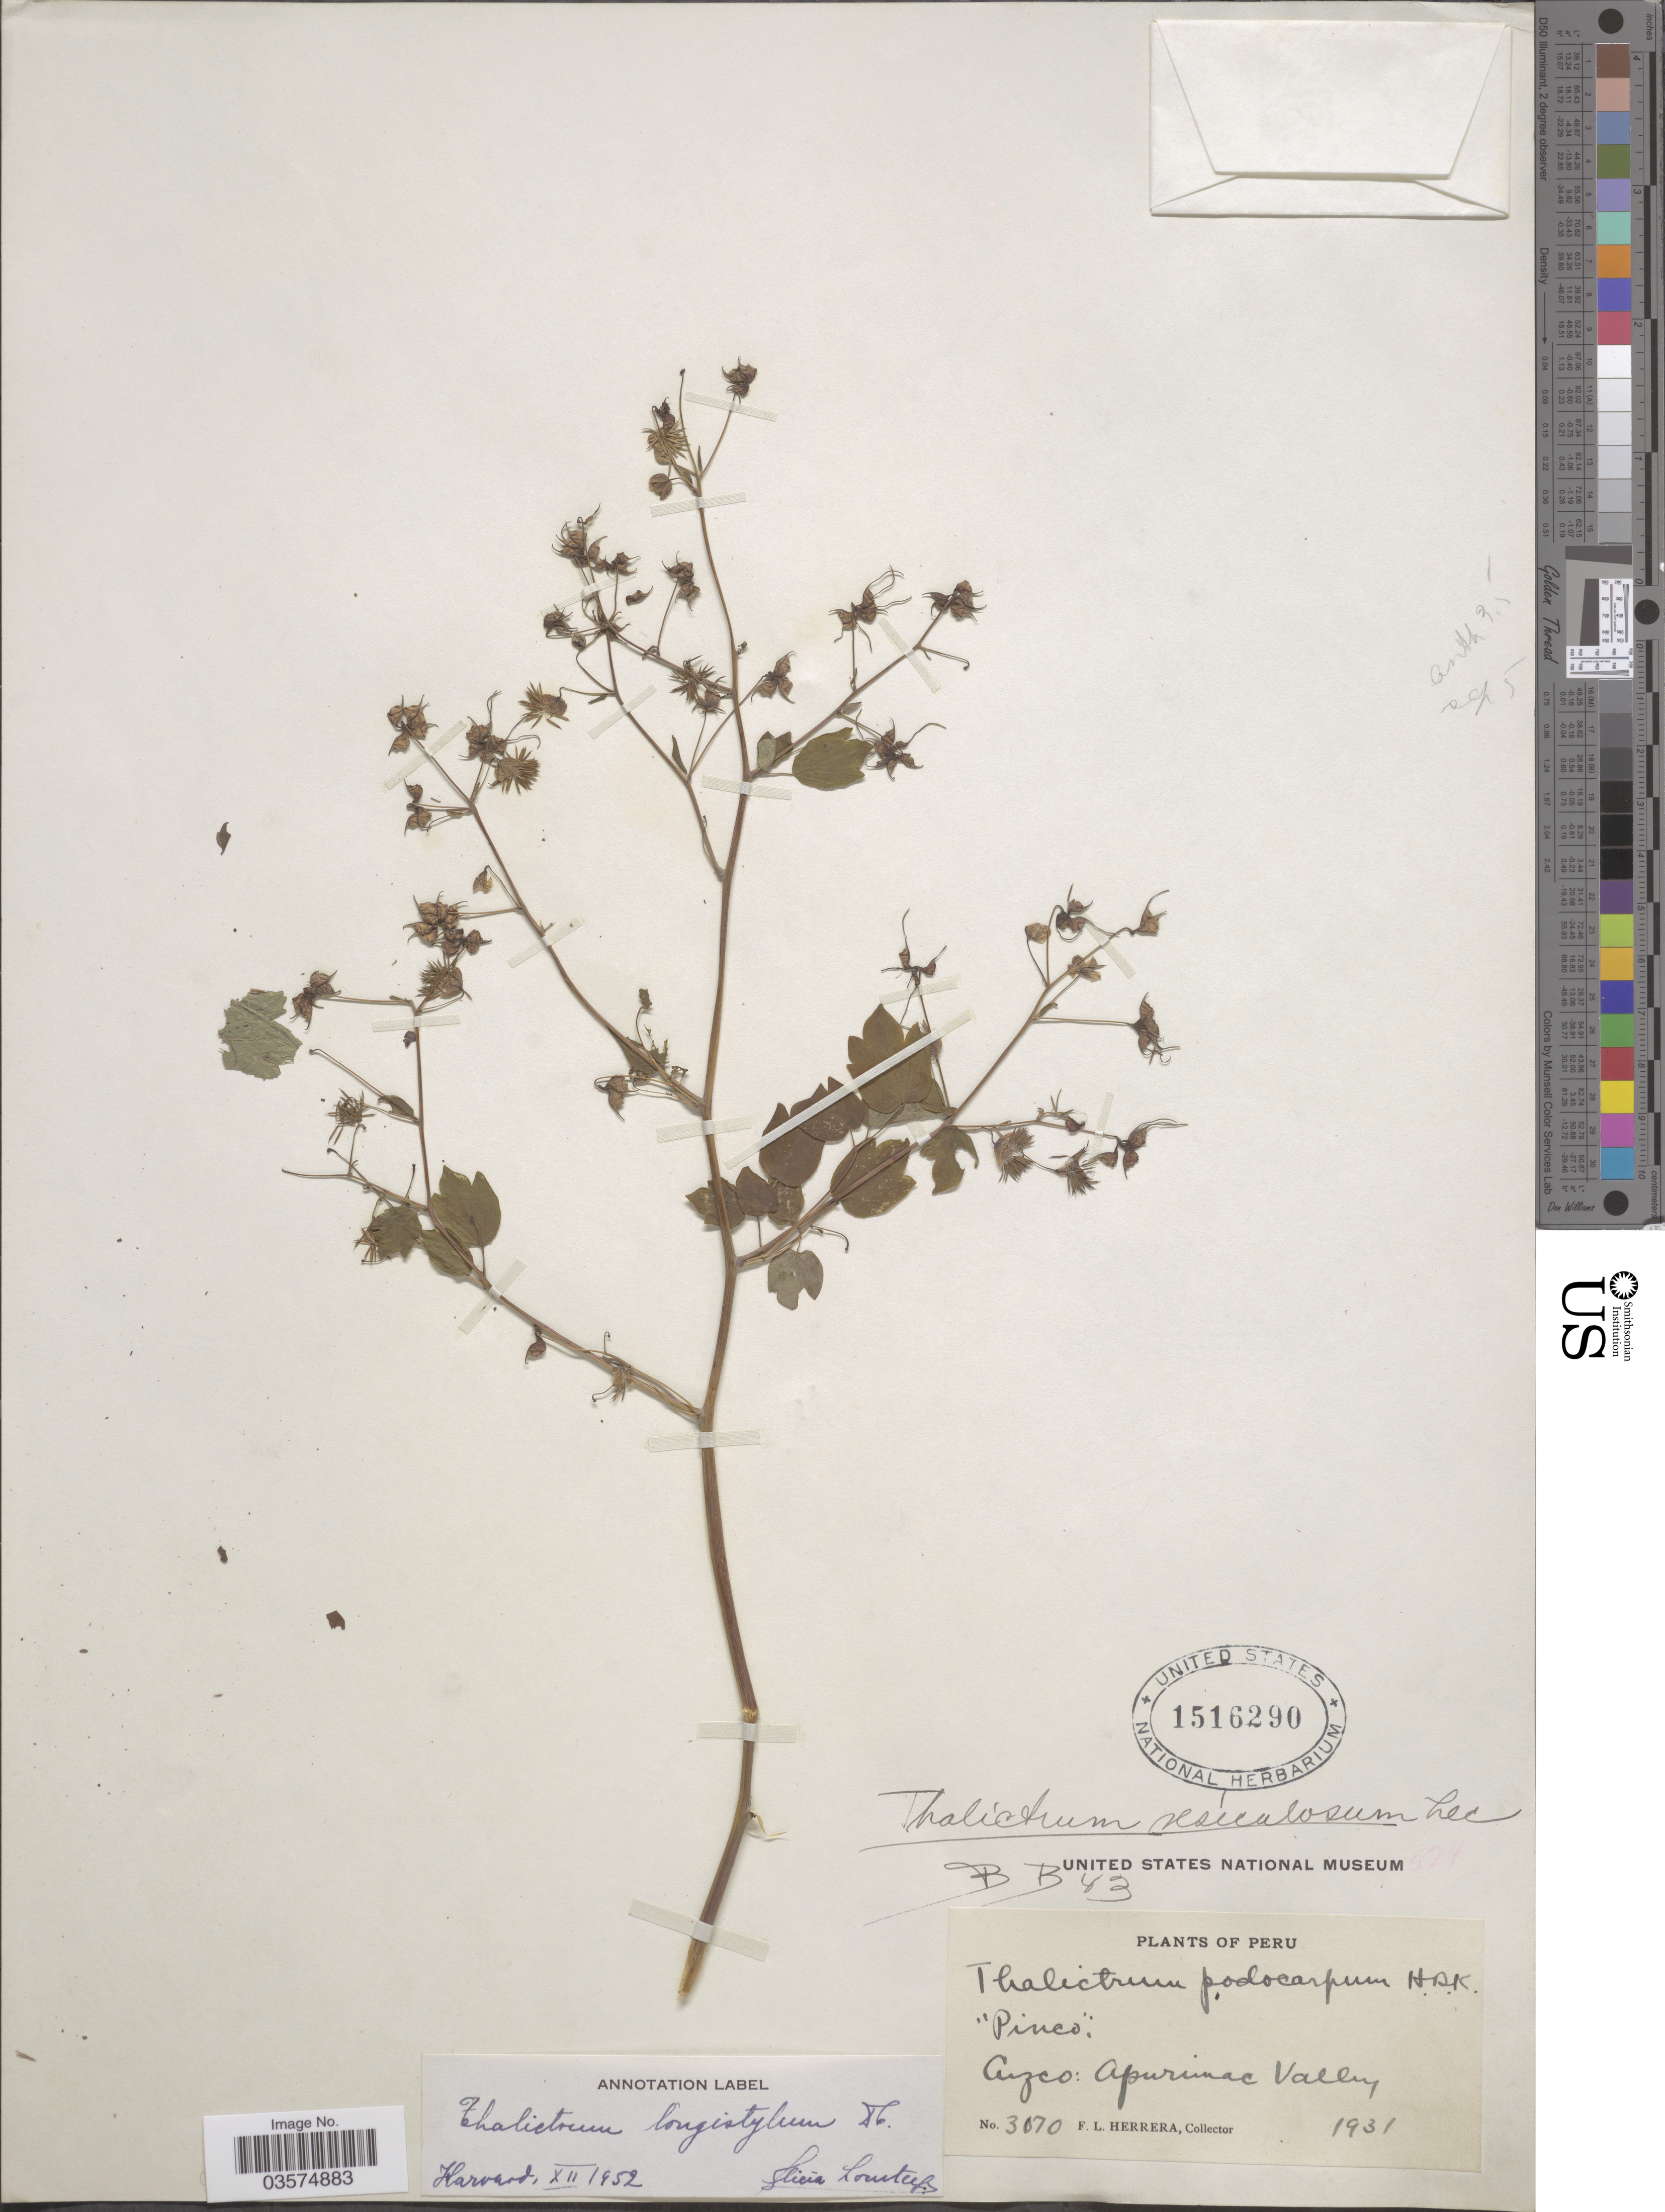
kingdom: Plantae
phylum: Tracheophyta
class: Magnoliopsida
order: Ranunculales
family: Ranunculaceae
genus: Thalictrum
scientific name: Thalictrum longistylum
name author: DC.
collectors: F. L. Herrera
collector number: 3070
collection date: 1931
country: Peru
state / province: Cusco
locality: Cuzco: Apurimac Valley.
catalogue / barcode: US 1516290